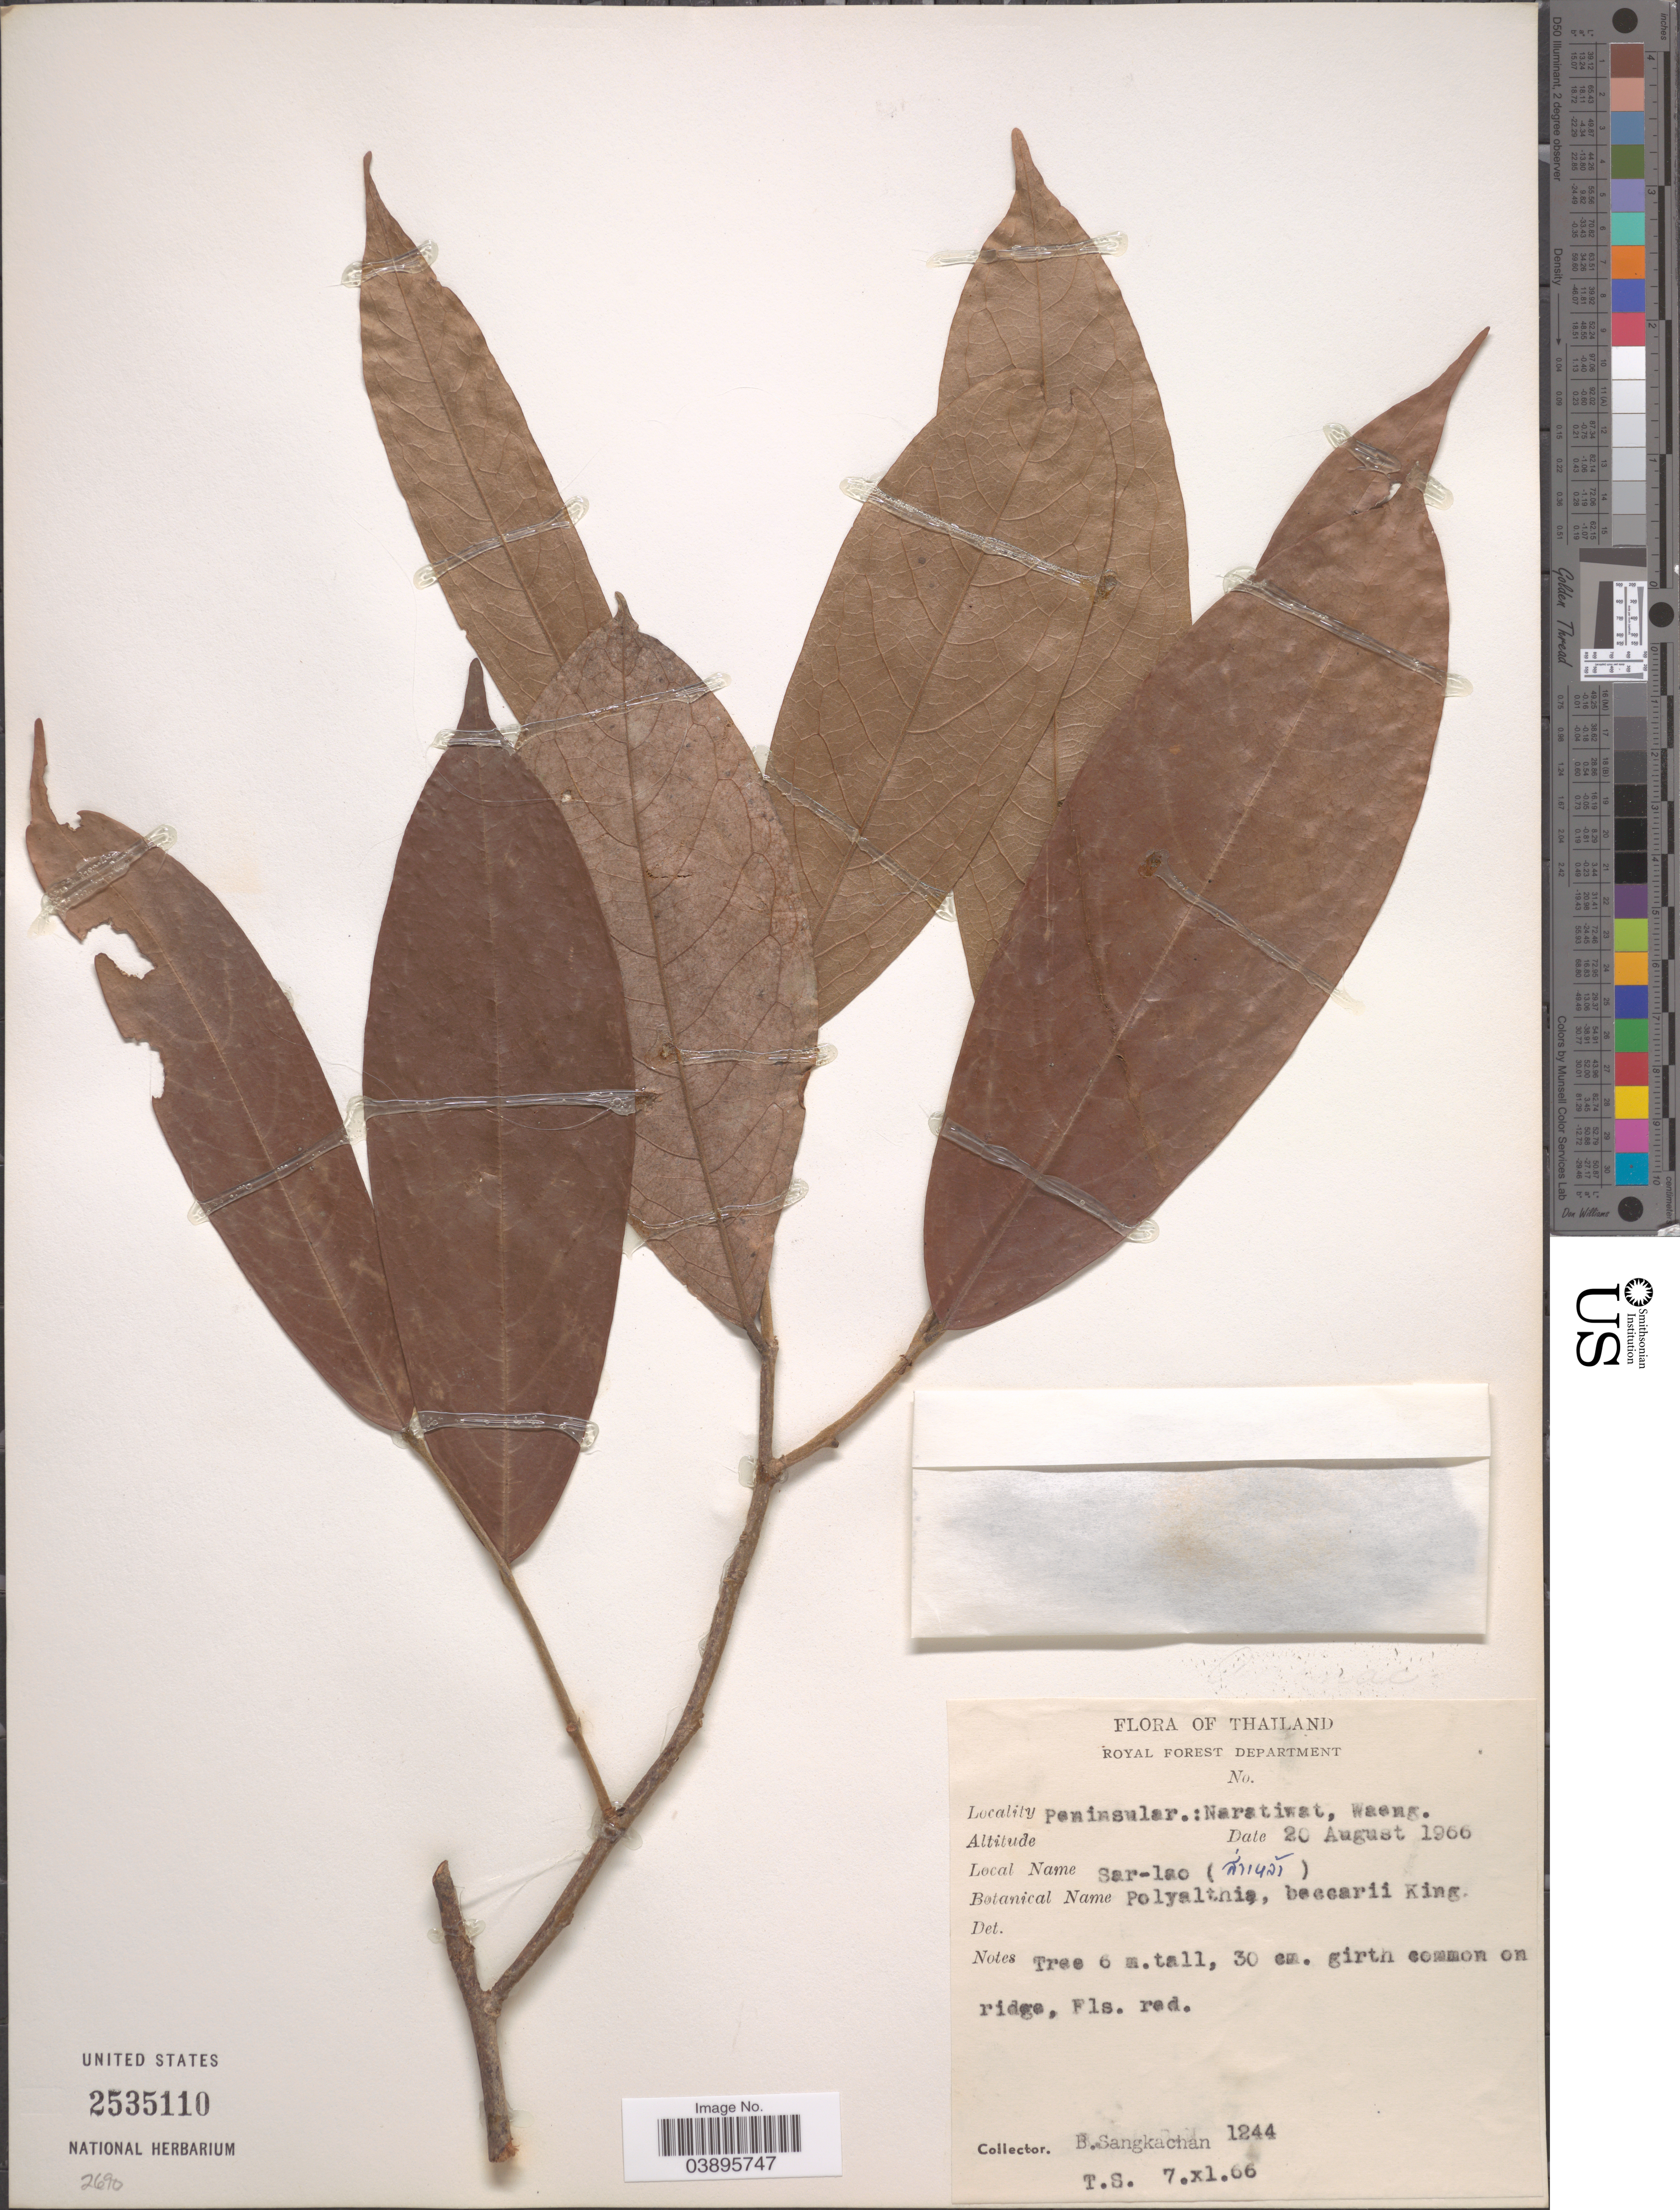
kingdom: Plantae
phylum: Tracheophyta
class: Magnoliopsida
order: Magnoliales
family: Annonaceae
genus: Polyalthia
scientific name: Polyalthia beccarii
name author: King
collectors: B. Sangkachan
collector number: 1244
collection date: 1966-08-20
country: Thailand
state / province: Narathiwat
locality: Peninsular.: Naratiwat, Waeng.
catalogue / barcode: US 2535110